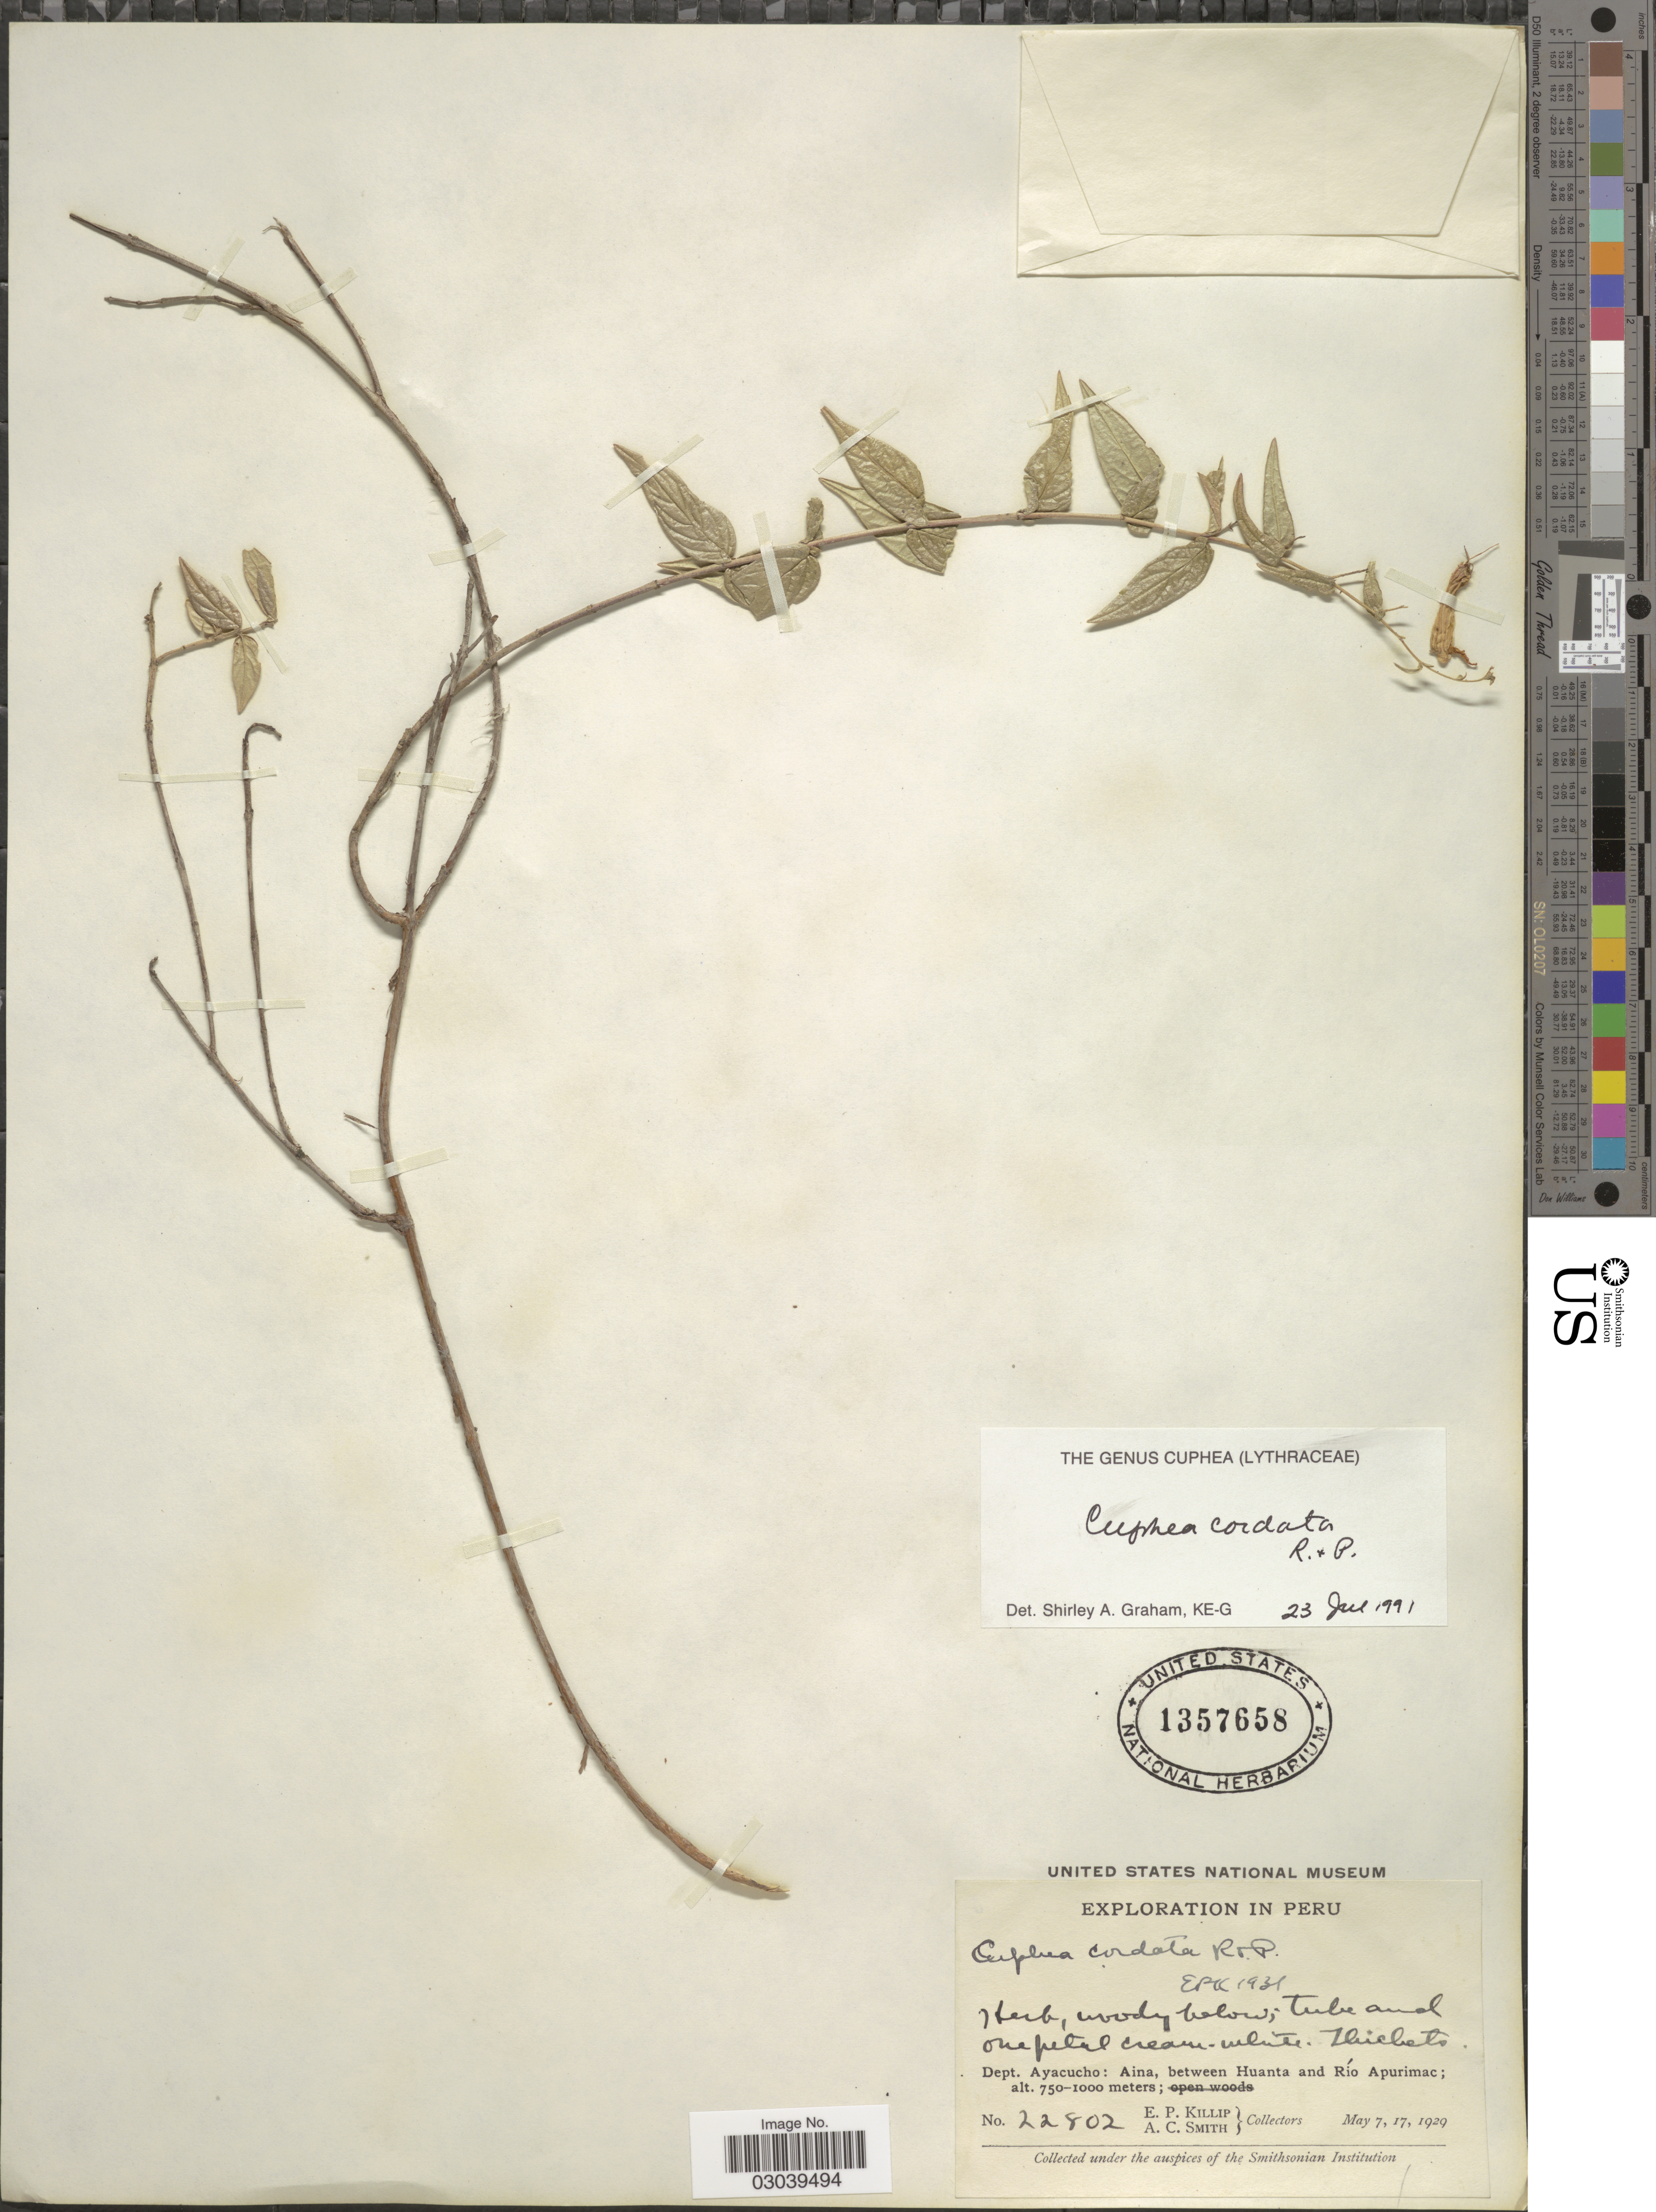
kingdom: Plantae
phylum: Tracheophyta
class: Magnoliopsida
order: Myrtales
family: Lythraceae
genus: Cuphea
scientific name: Cuphea cordata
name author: Ruiz & Pav.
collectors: E. P. Killip & A. C. Smith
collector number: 22802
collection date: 1929-05-07/1929-05-17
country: Peru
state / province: Ayacucho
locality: Dept. Ayacucho: Aina, between Huanta and Río Apurimac.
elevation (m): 750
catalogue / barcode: US 1357658